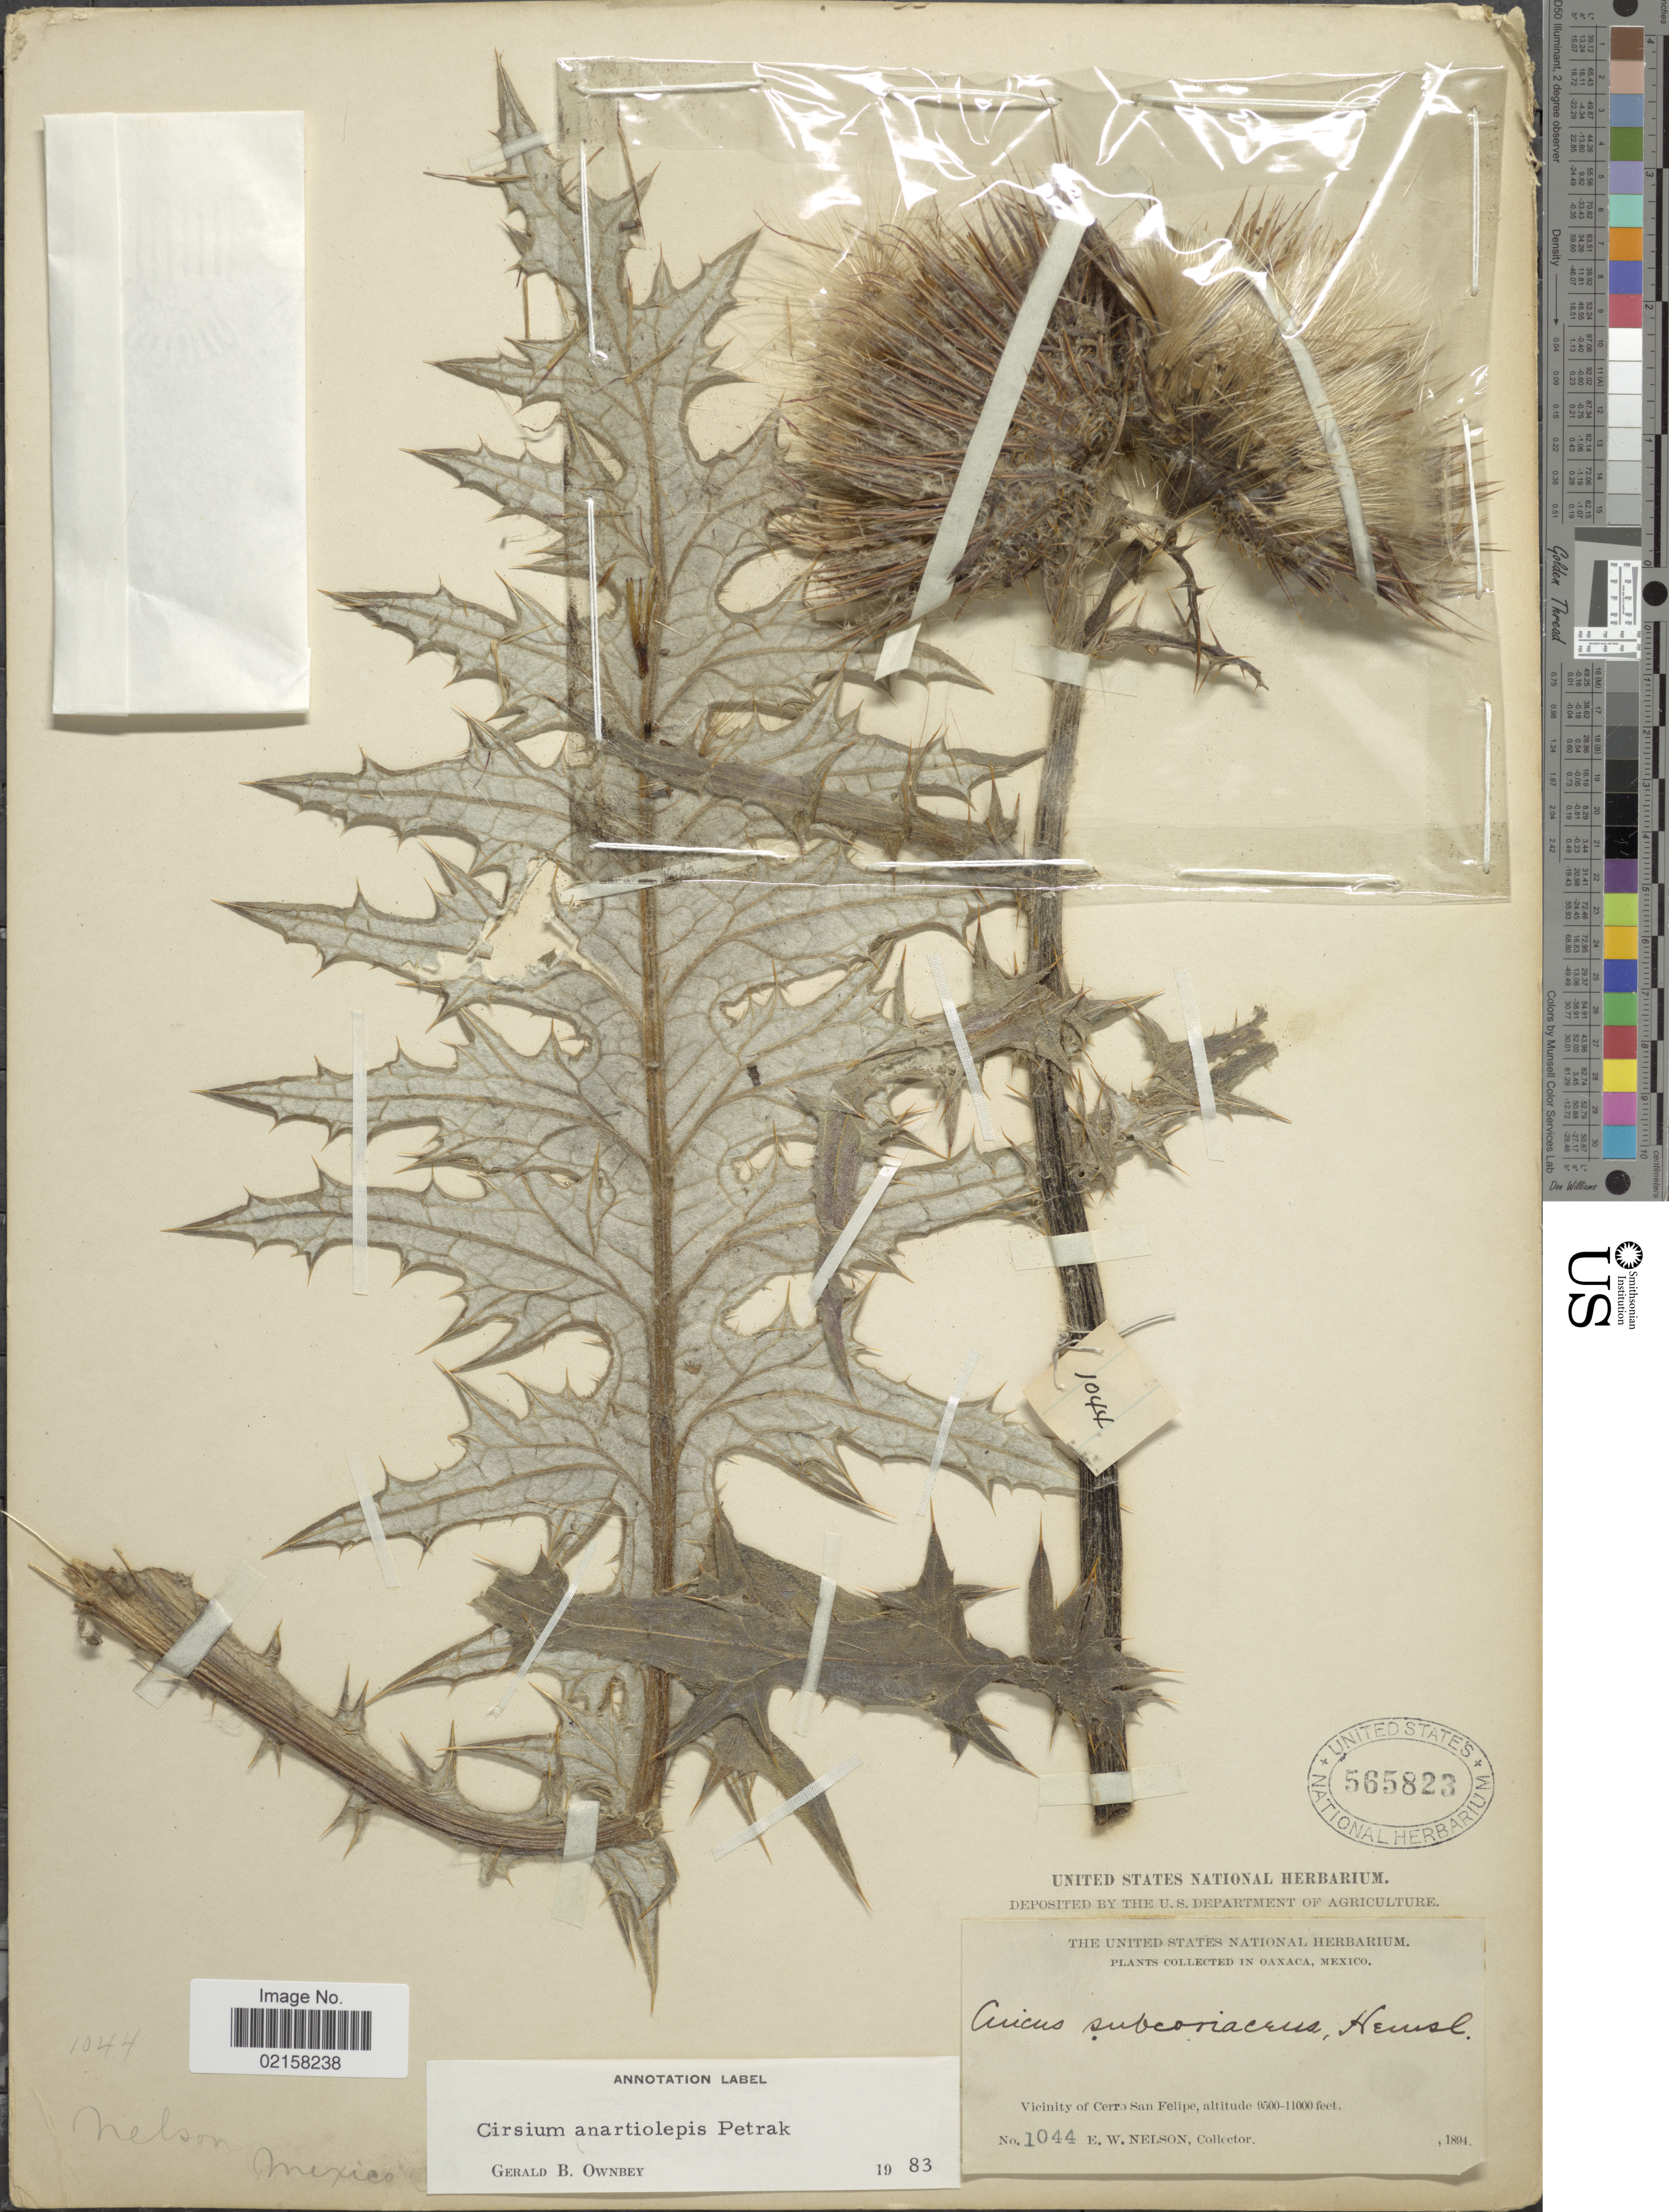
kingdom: Plantae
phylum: Tracheophyta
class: Magnoliopsida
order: Asterales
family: Asteraceae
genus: Cirsium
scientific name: Cirsium anartiolepis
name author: Petr.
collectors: E. W. Nelson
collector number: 1044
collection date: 1894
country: Mexico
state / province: Oaxaca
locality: Vicinity of Cerro San Felipe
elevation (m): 2896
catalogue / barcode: US 565823